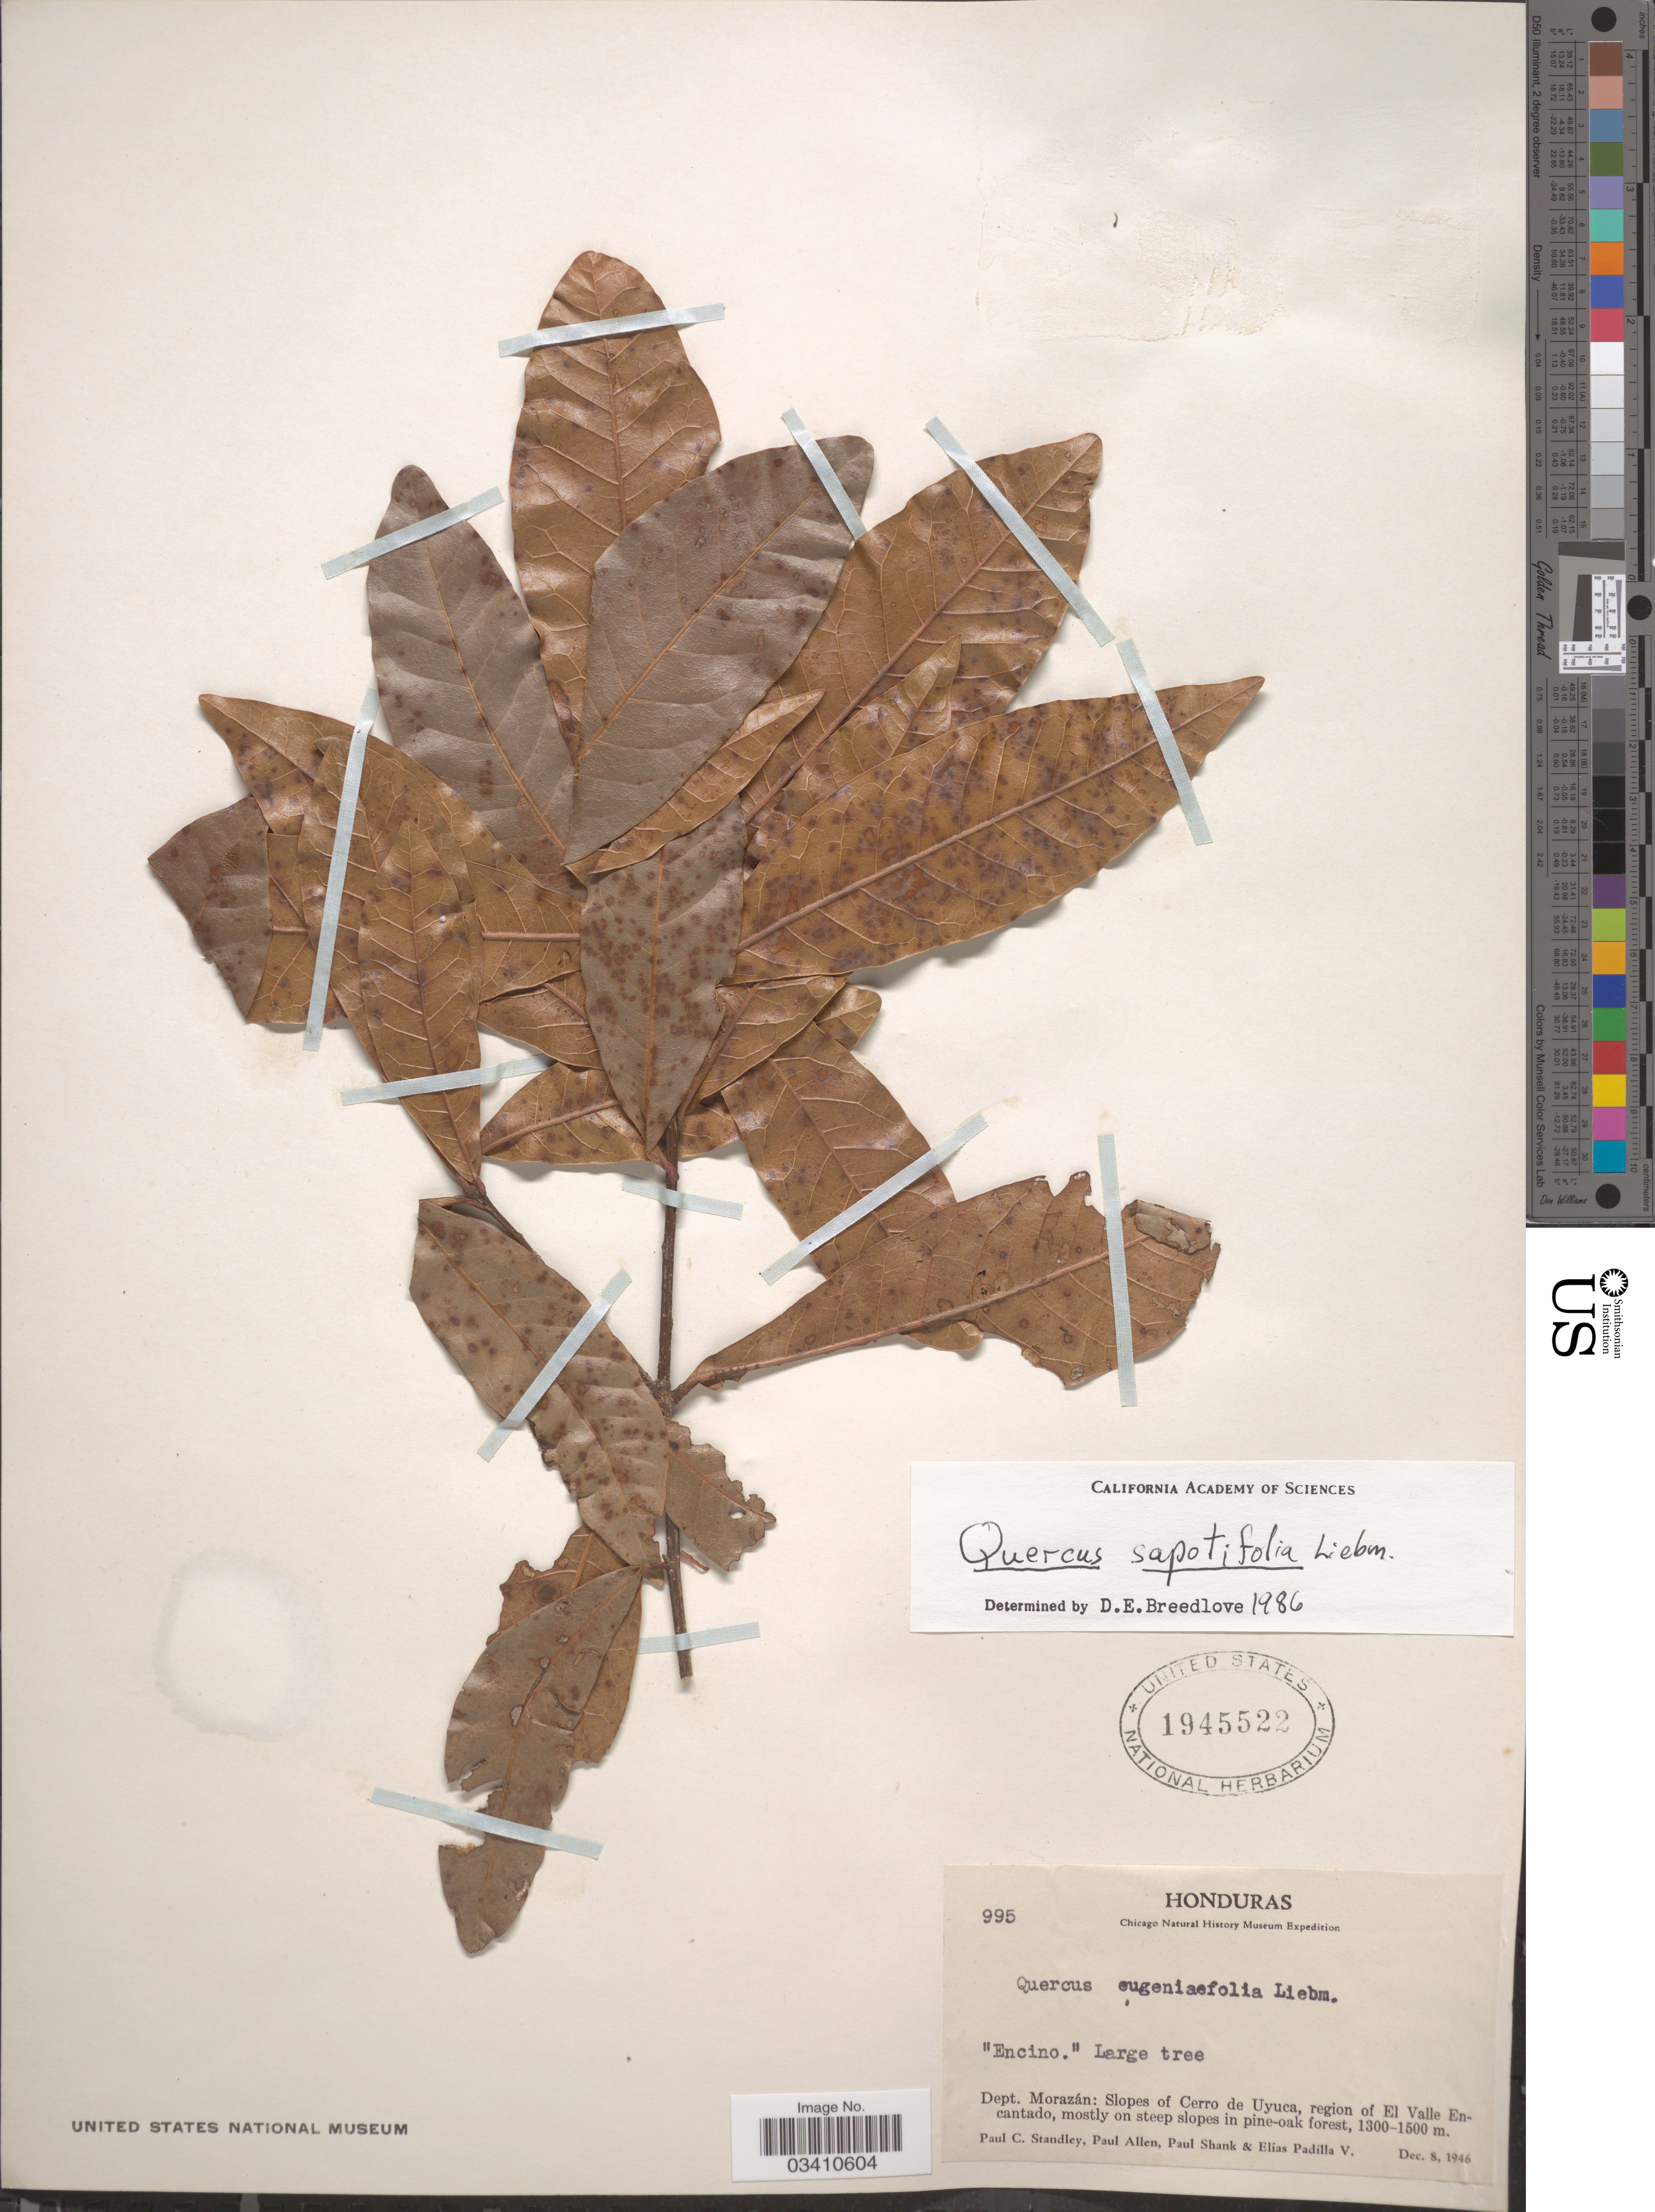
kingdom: Plantae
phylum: Tracheophyta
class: Magnoliopsida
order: Fagales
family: Fagaceae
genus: Quercus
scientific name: Quercus sapotaefolia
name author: Liebm.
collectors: P. C. Standley, P. H. Allen, P. J. Shank & E. Padilla V.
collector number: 995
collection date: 1946-12-08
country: Honduras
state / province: Fco. Morazán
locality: Dept. Morazán: Slopes of Cerro de Uyuca, region of El Valle Encantado.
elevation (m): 1300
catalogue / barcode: US 1945522